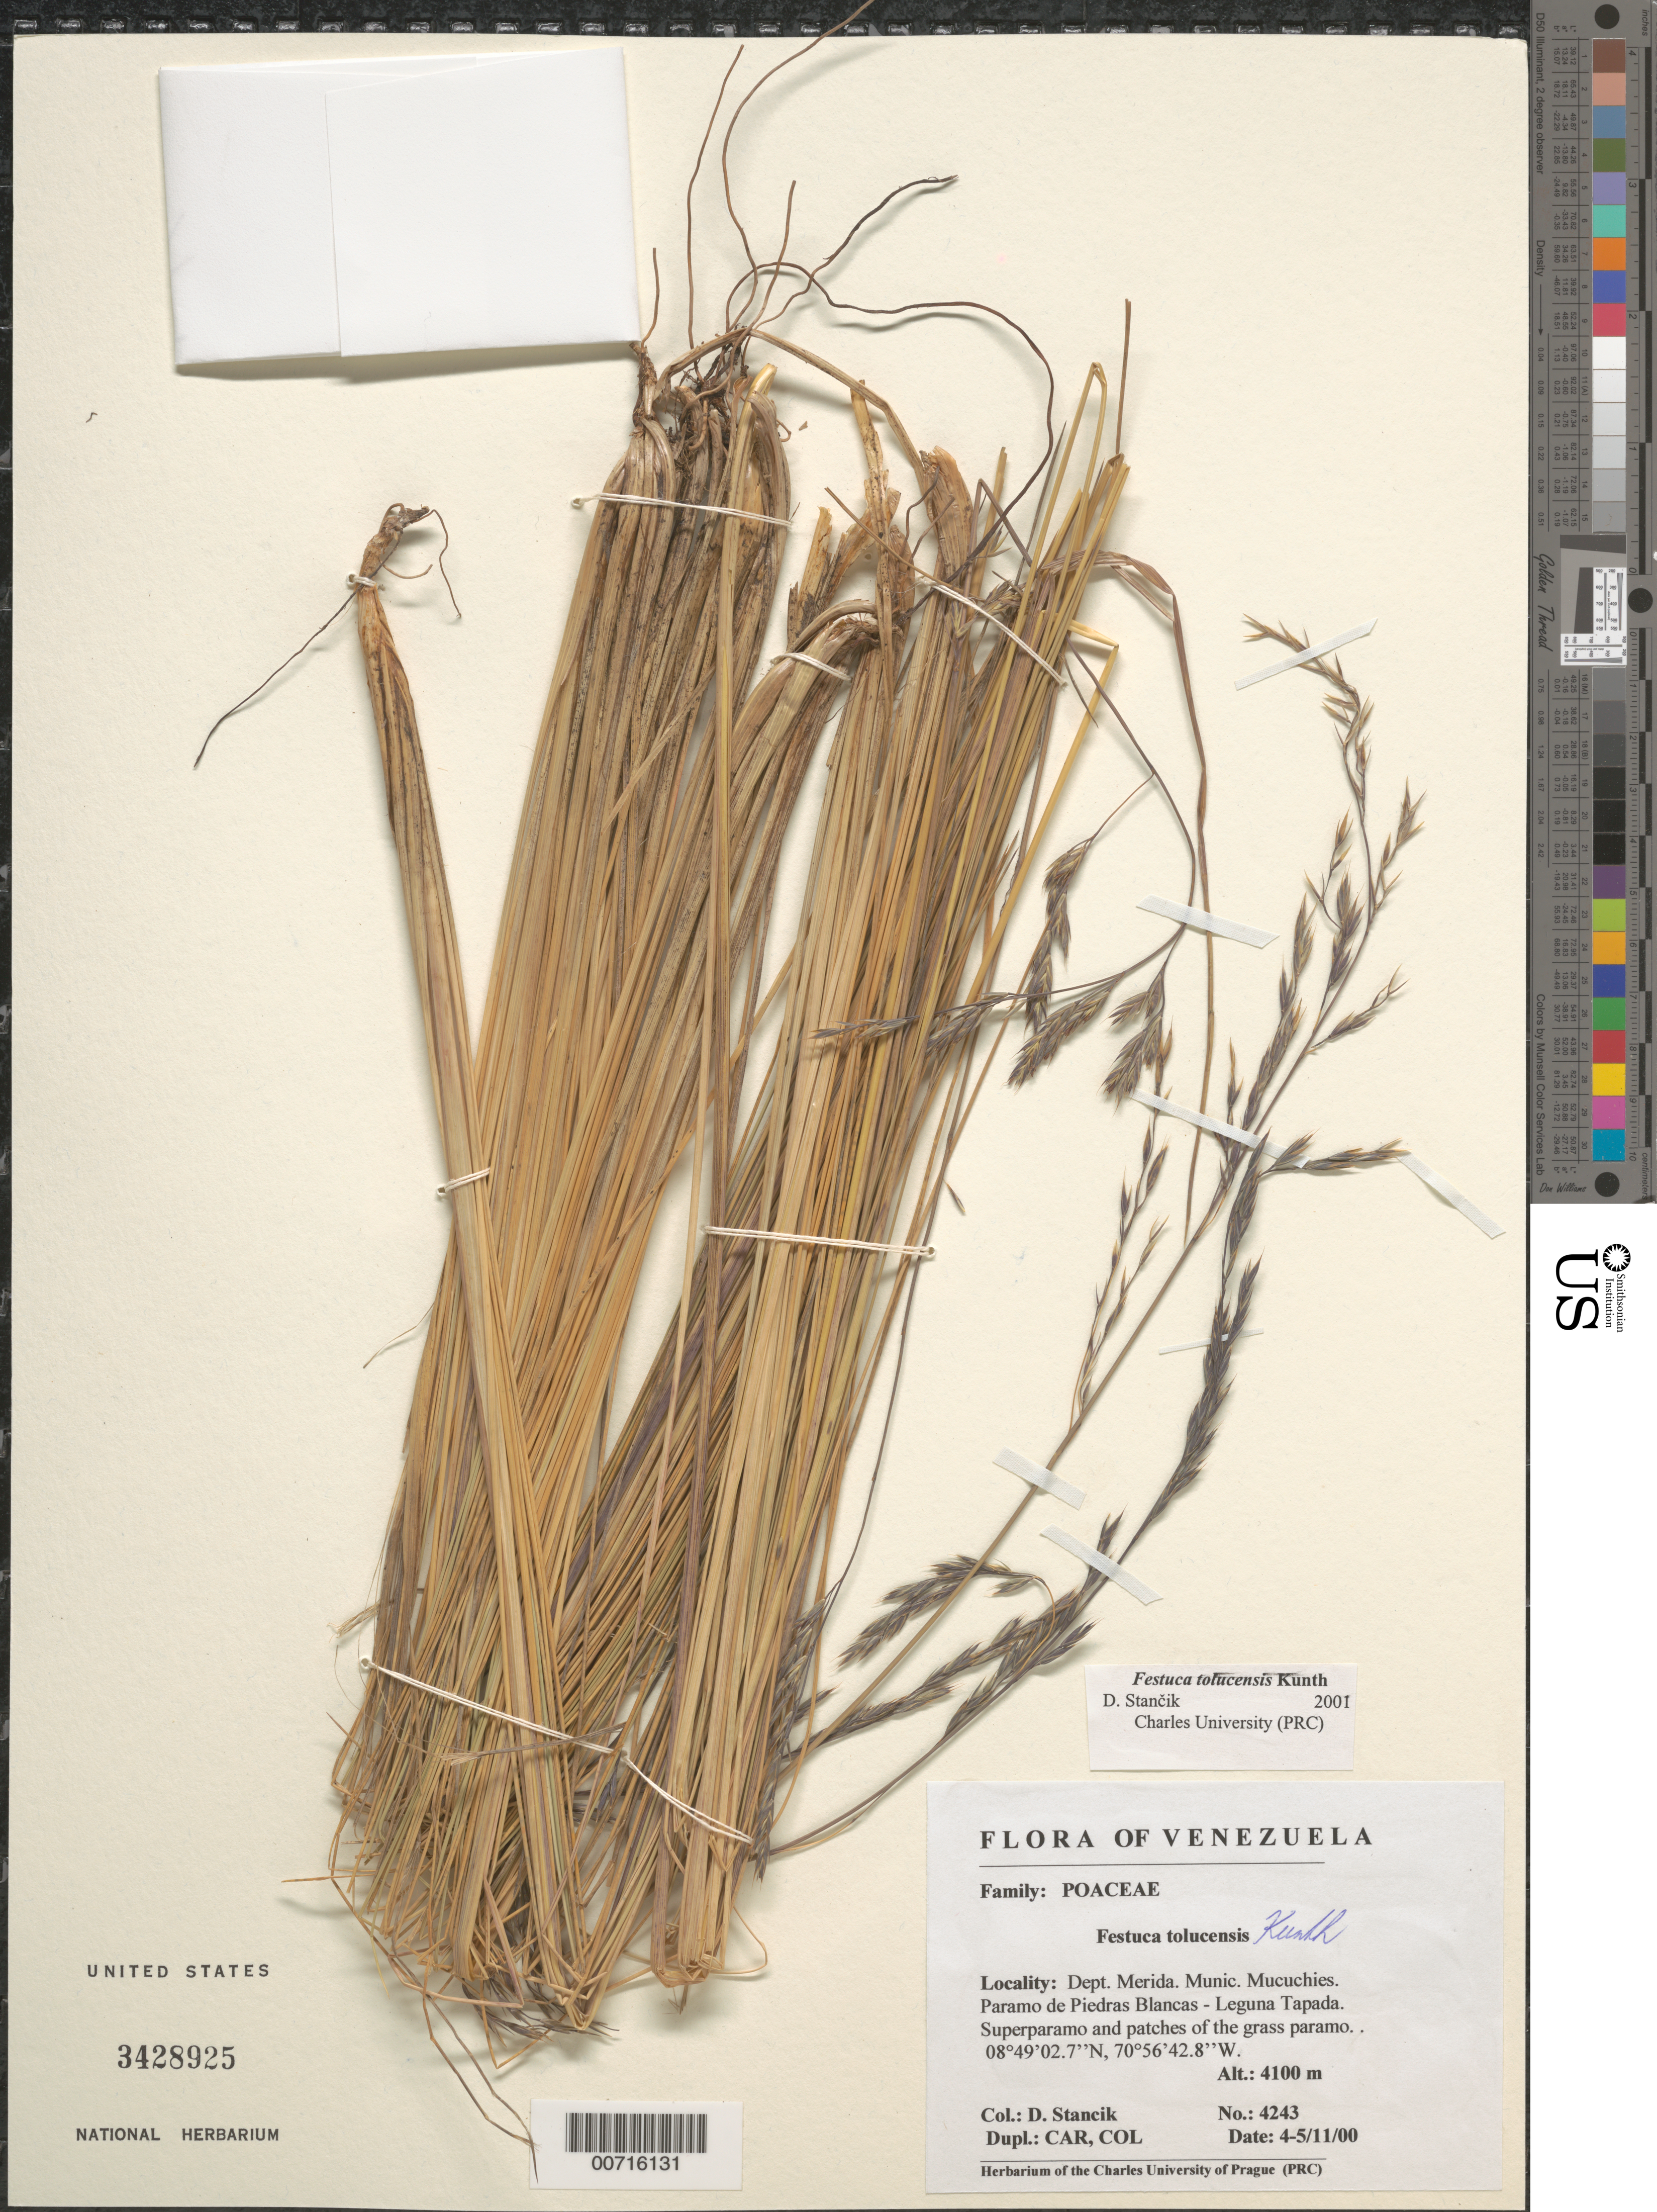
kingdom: Plantae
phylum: Tracheophyta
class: Liliopsida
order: Poales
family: Poaceae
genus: Festuca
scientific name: Festuca tolucensis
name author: Kunth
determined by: Stancik, D.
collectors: D. Stancik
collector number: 4243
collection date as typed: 4-5 Nov 1999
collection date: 1999-11-04/1999-11-05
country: Venezuela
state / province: Mérida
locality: Paramo de Piedras Blancas - Leguna Tapada. Superparamo and patches of the grass paramo. Mucuchies.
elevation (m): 4100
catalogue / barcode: US 3428925